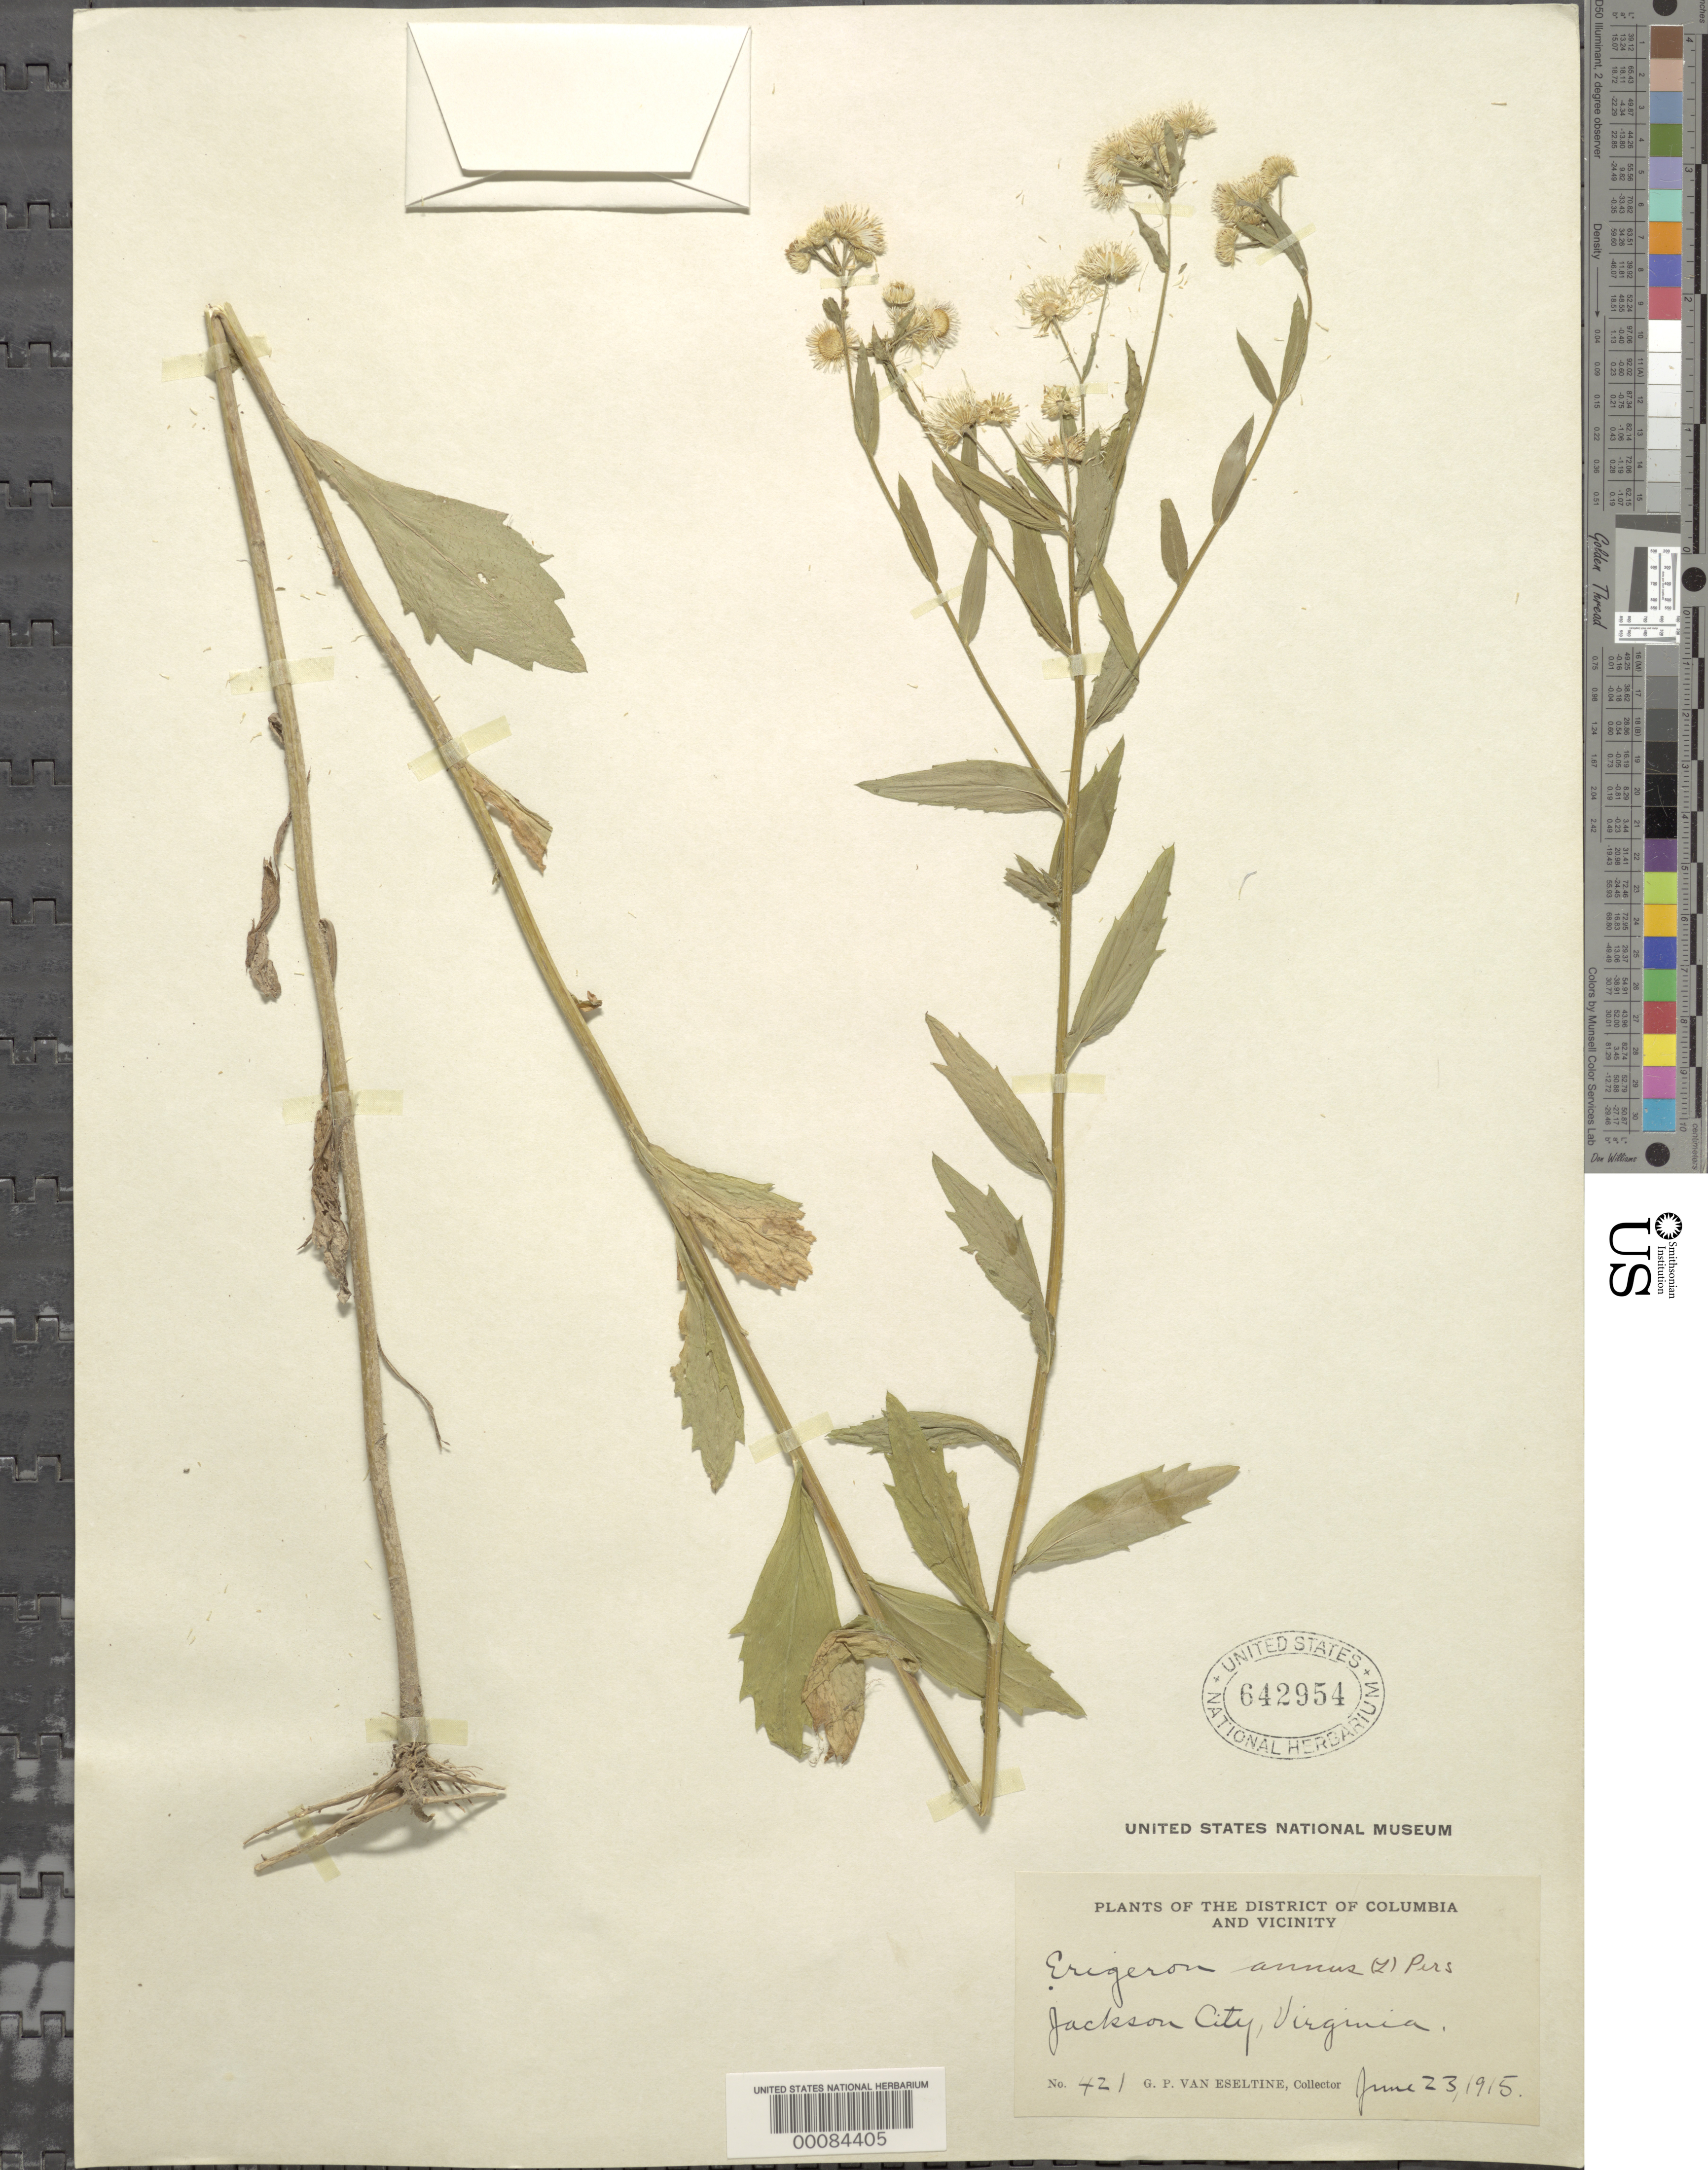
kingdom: Plantae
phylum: Tracheophyta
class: Magnoliopsida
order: Asterales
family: Asteraceae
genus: Erigeron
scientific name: Erigeron annuus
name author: (L.) Pers.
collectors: G. P. Van Eseltine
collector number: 421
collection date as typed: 23 Jun 1915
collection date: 1915-06-23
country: United States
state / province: Virginia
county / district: Arlington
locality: Jackson City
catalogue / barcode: US 642954